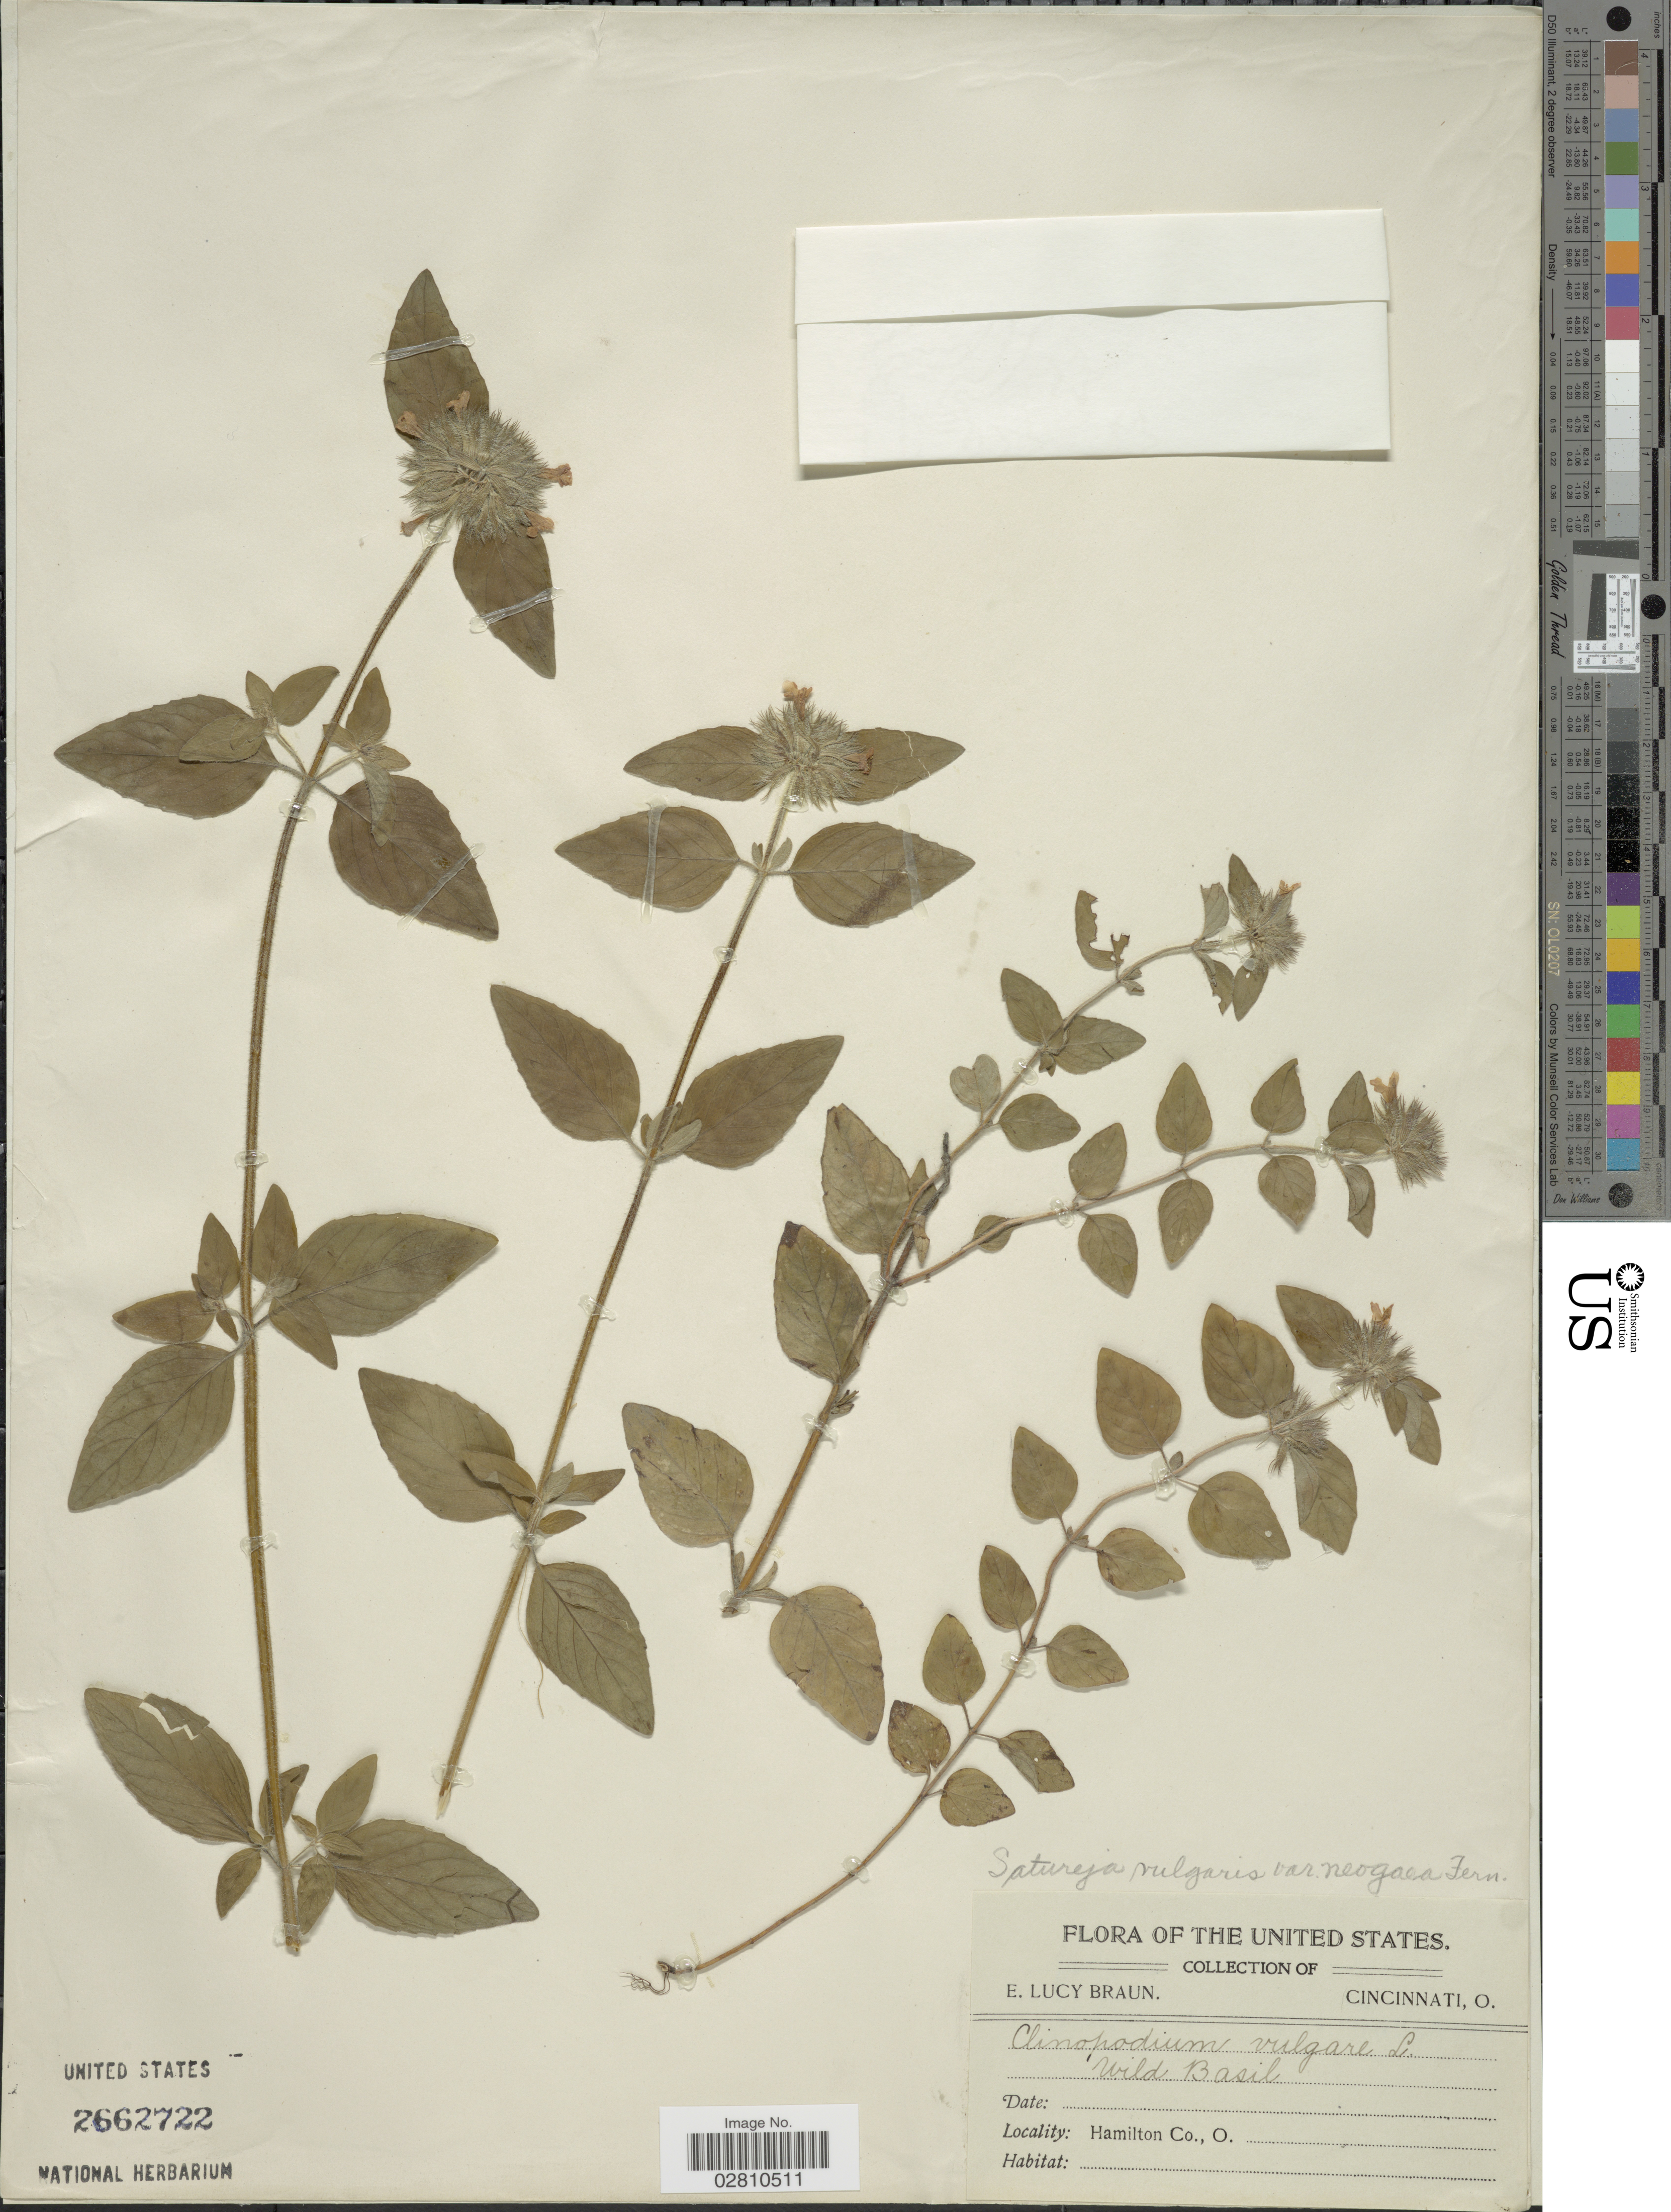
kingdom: Plantae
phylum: Tracheophyta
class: Magnoliopsida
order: Lamiales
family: Lamiaceae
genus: Clinopodium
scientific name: Clinopodium vulgare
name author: L.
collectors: E. L. Braun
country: United States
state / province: Ohio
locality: Hamilton Co, O.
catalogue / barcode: US 2662722